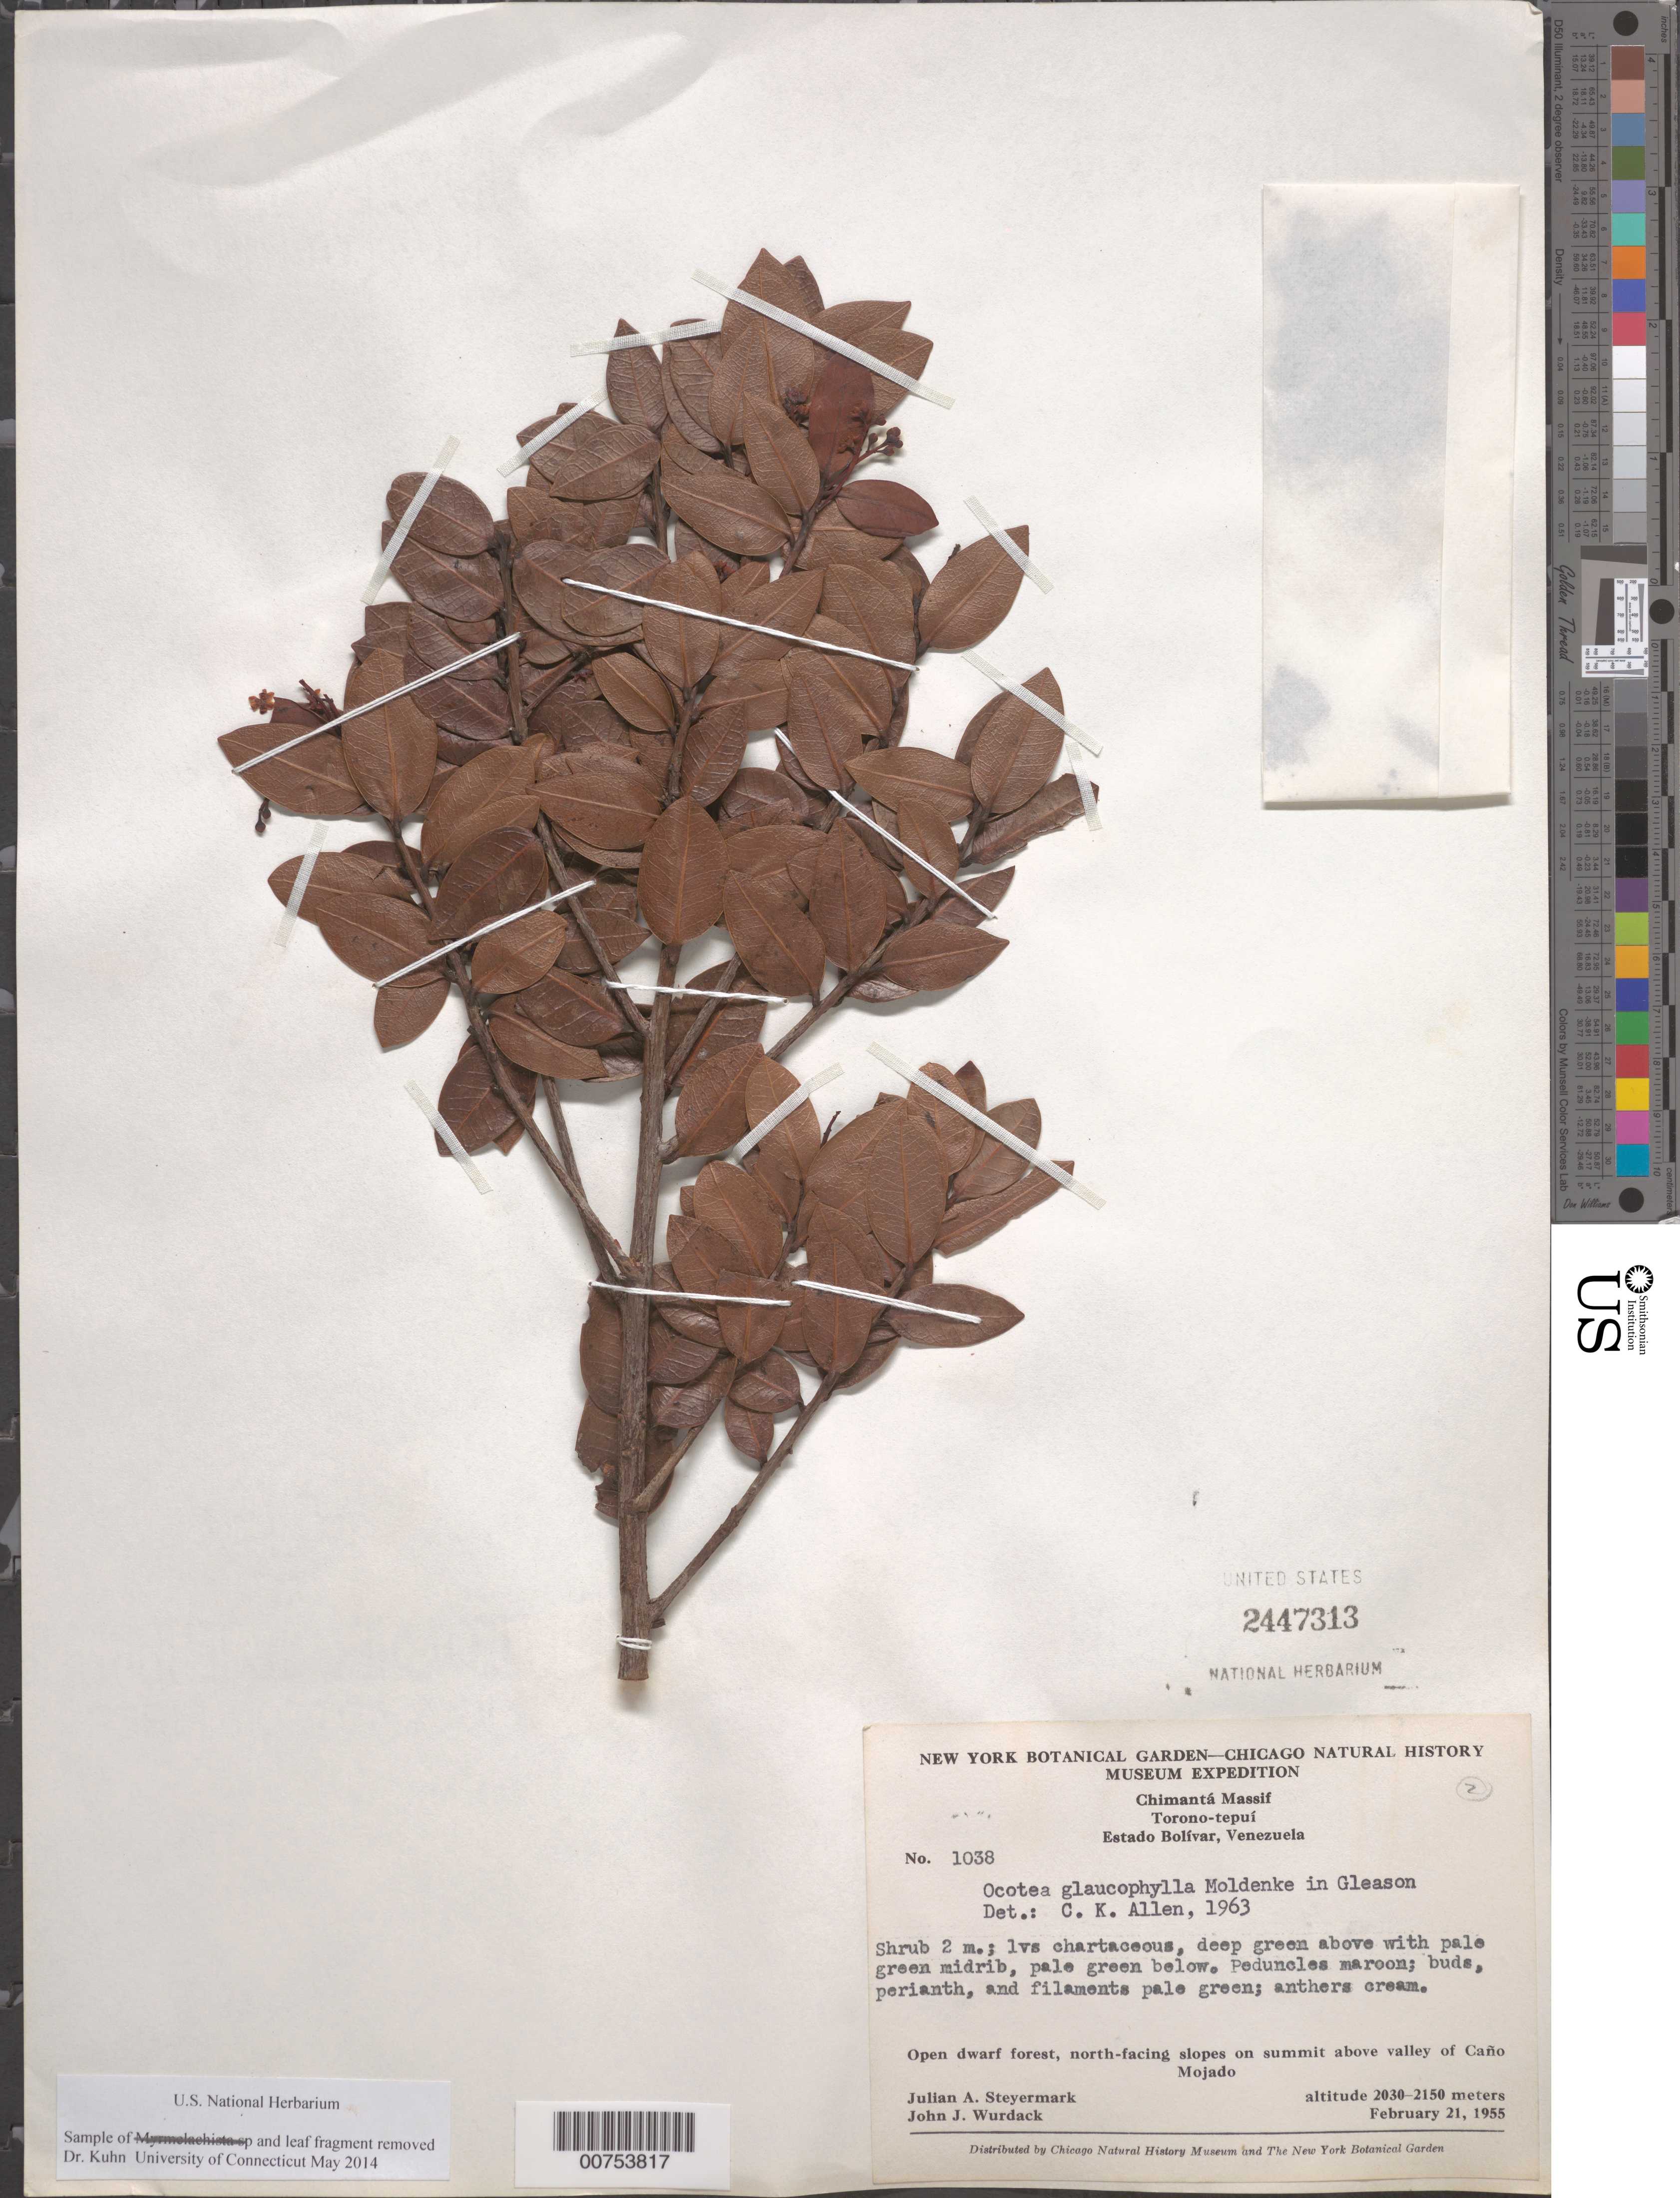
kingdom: Plantae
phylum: Tracheophyta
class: Magnoliopsida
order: Laurales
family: Lauraceae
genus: Ocotea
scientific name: Ocotea glaucophylla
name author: Moldenke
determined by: Allen, C. K.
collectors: J. Steyermark & J. J. Wurdack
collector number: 55 1038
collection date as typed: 21-Feb-55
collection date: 1955-02-21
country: Venezuela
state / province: Bolívar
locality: Chimantá Massif, Torono-tepuí, above valley of Caño Mojado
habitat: Open dwarf forest on summit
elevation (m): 2030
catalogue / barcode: US 2447313